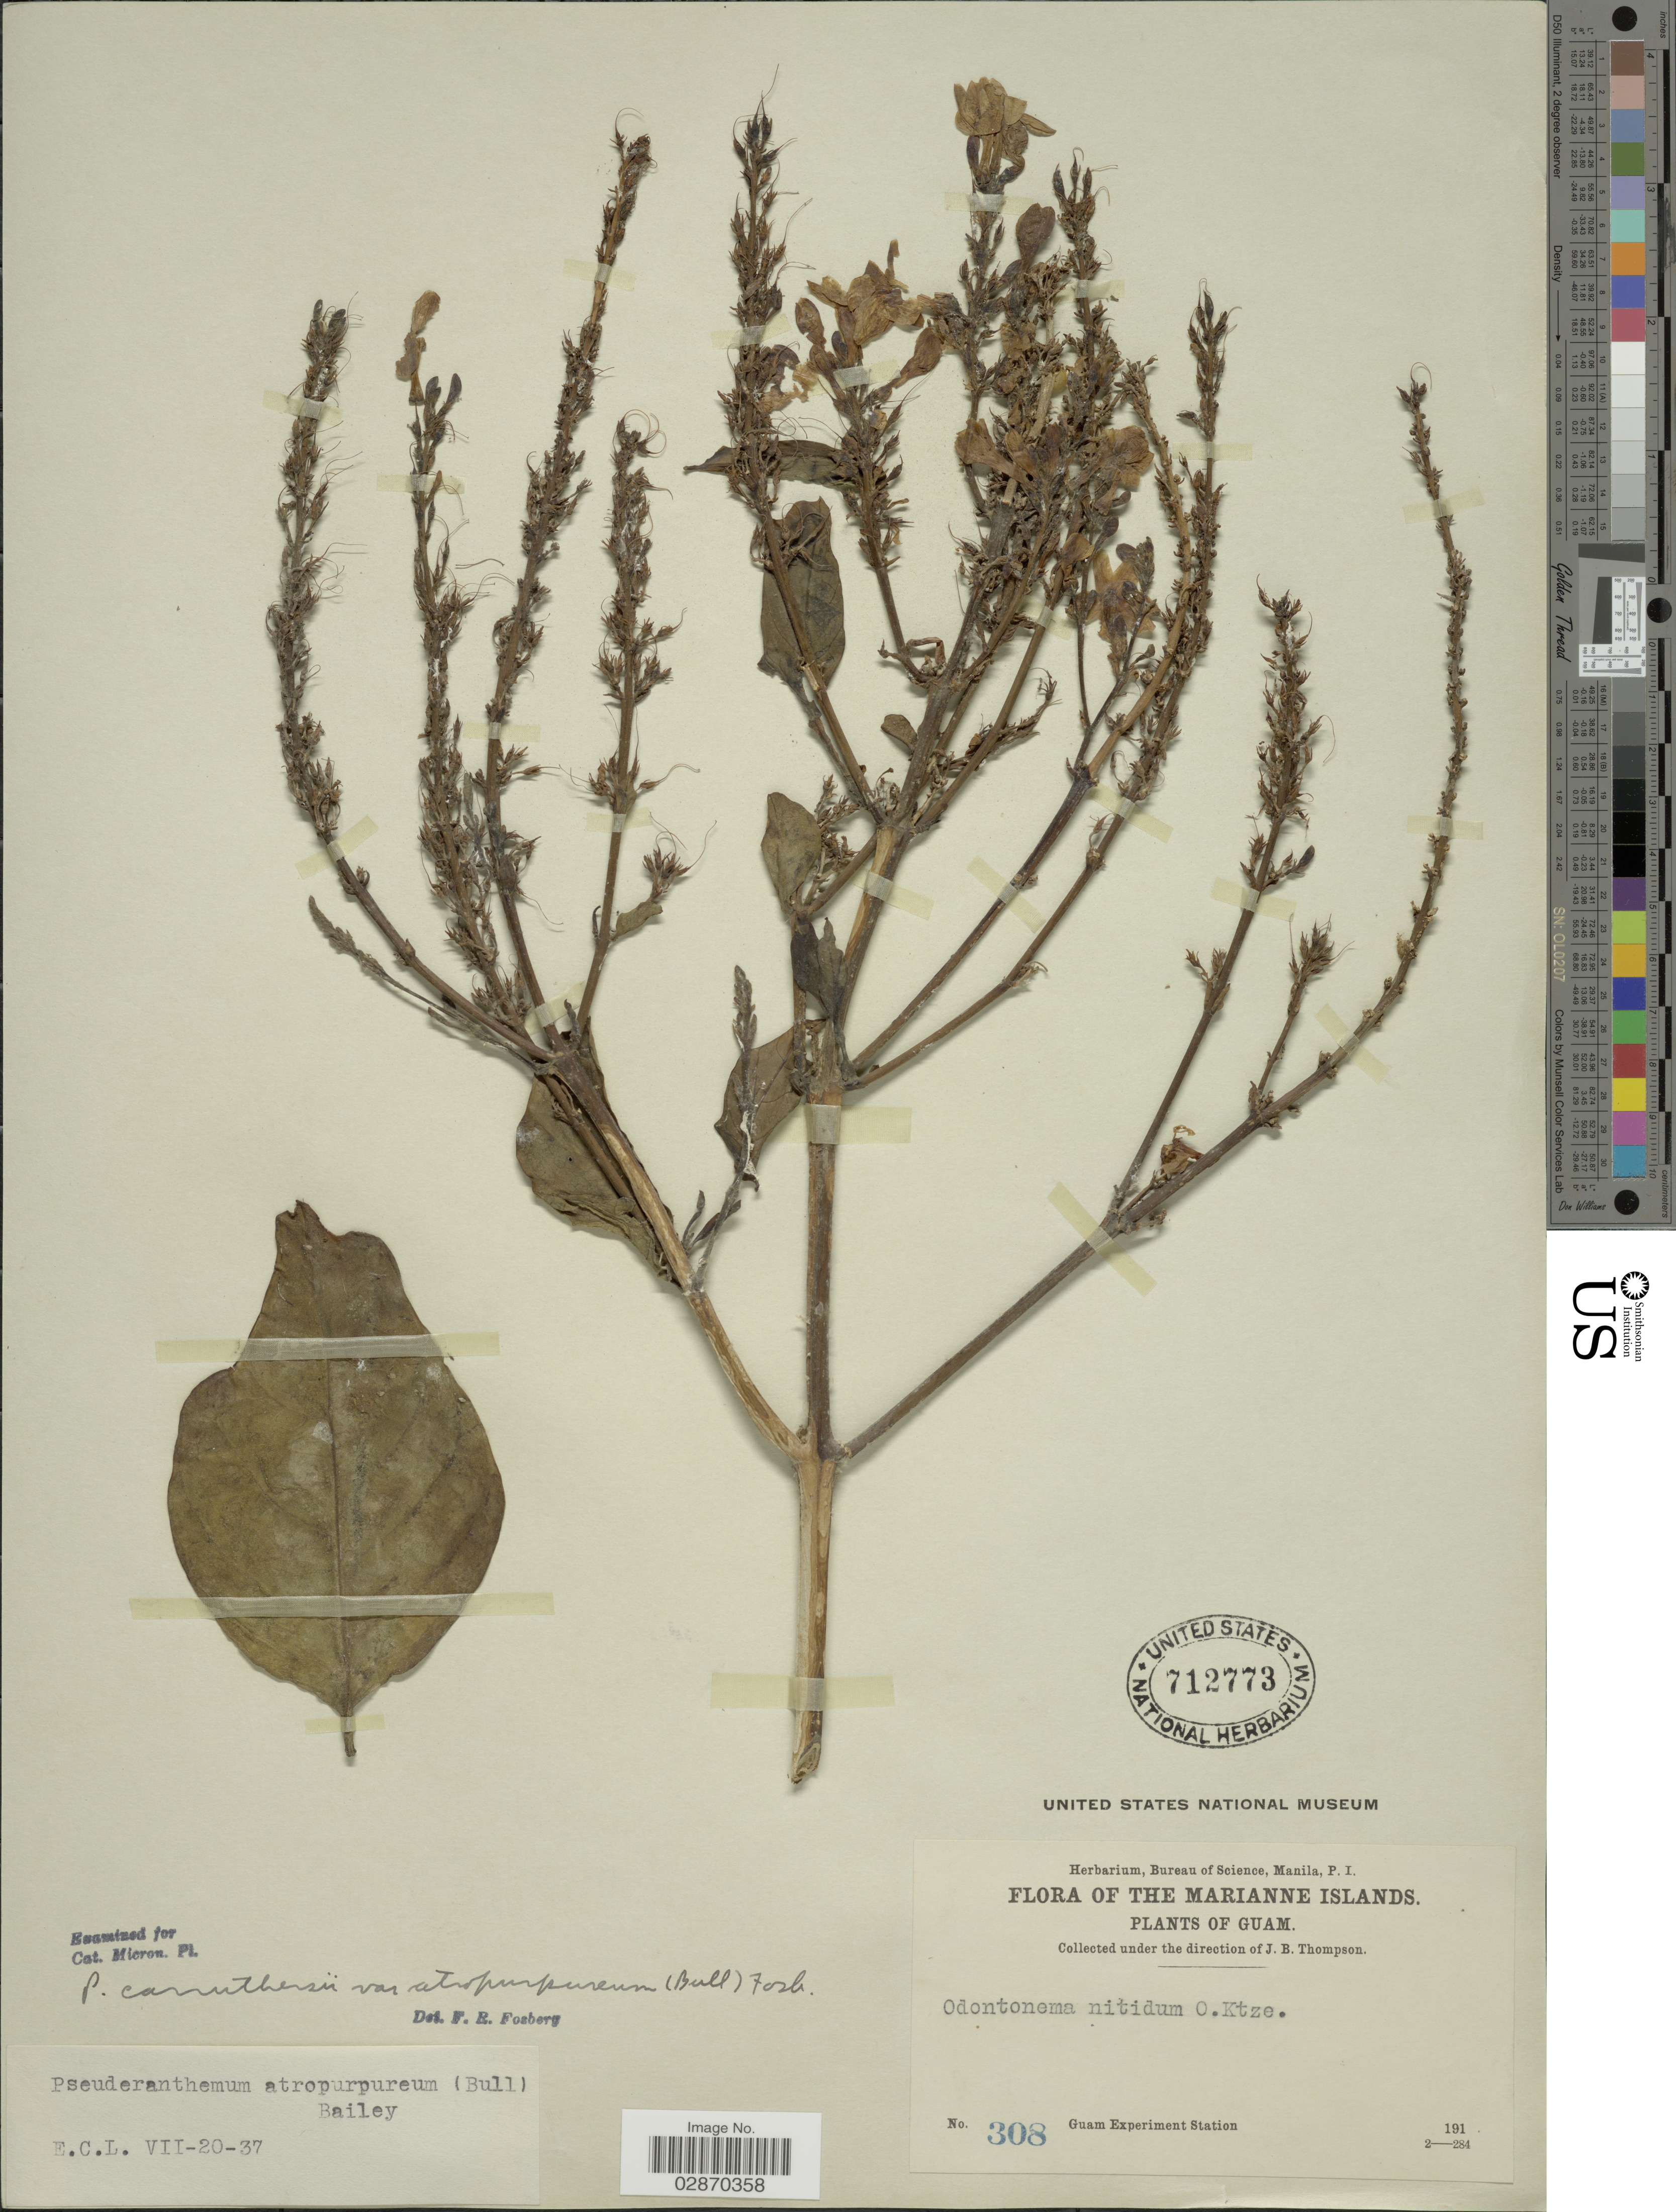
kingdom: Plantae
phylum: Tracheophyta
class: Magnoliopsida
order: Lamiales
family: Acanthaceae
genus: Pseuderanthemum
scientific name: Pseuderanthemum carruthersii var. atropurpureum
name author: (W. Bull) Fosberg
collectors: Guam Exp. Sta.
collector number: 308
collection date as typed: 191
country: Guam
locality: Marianne Islands.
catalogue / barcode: US 712773